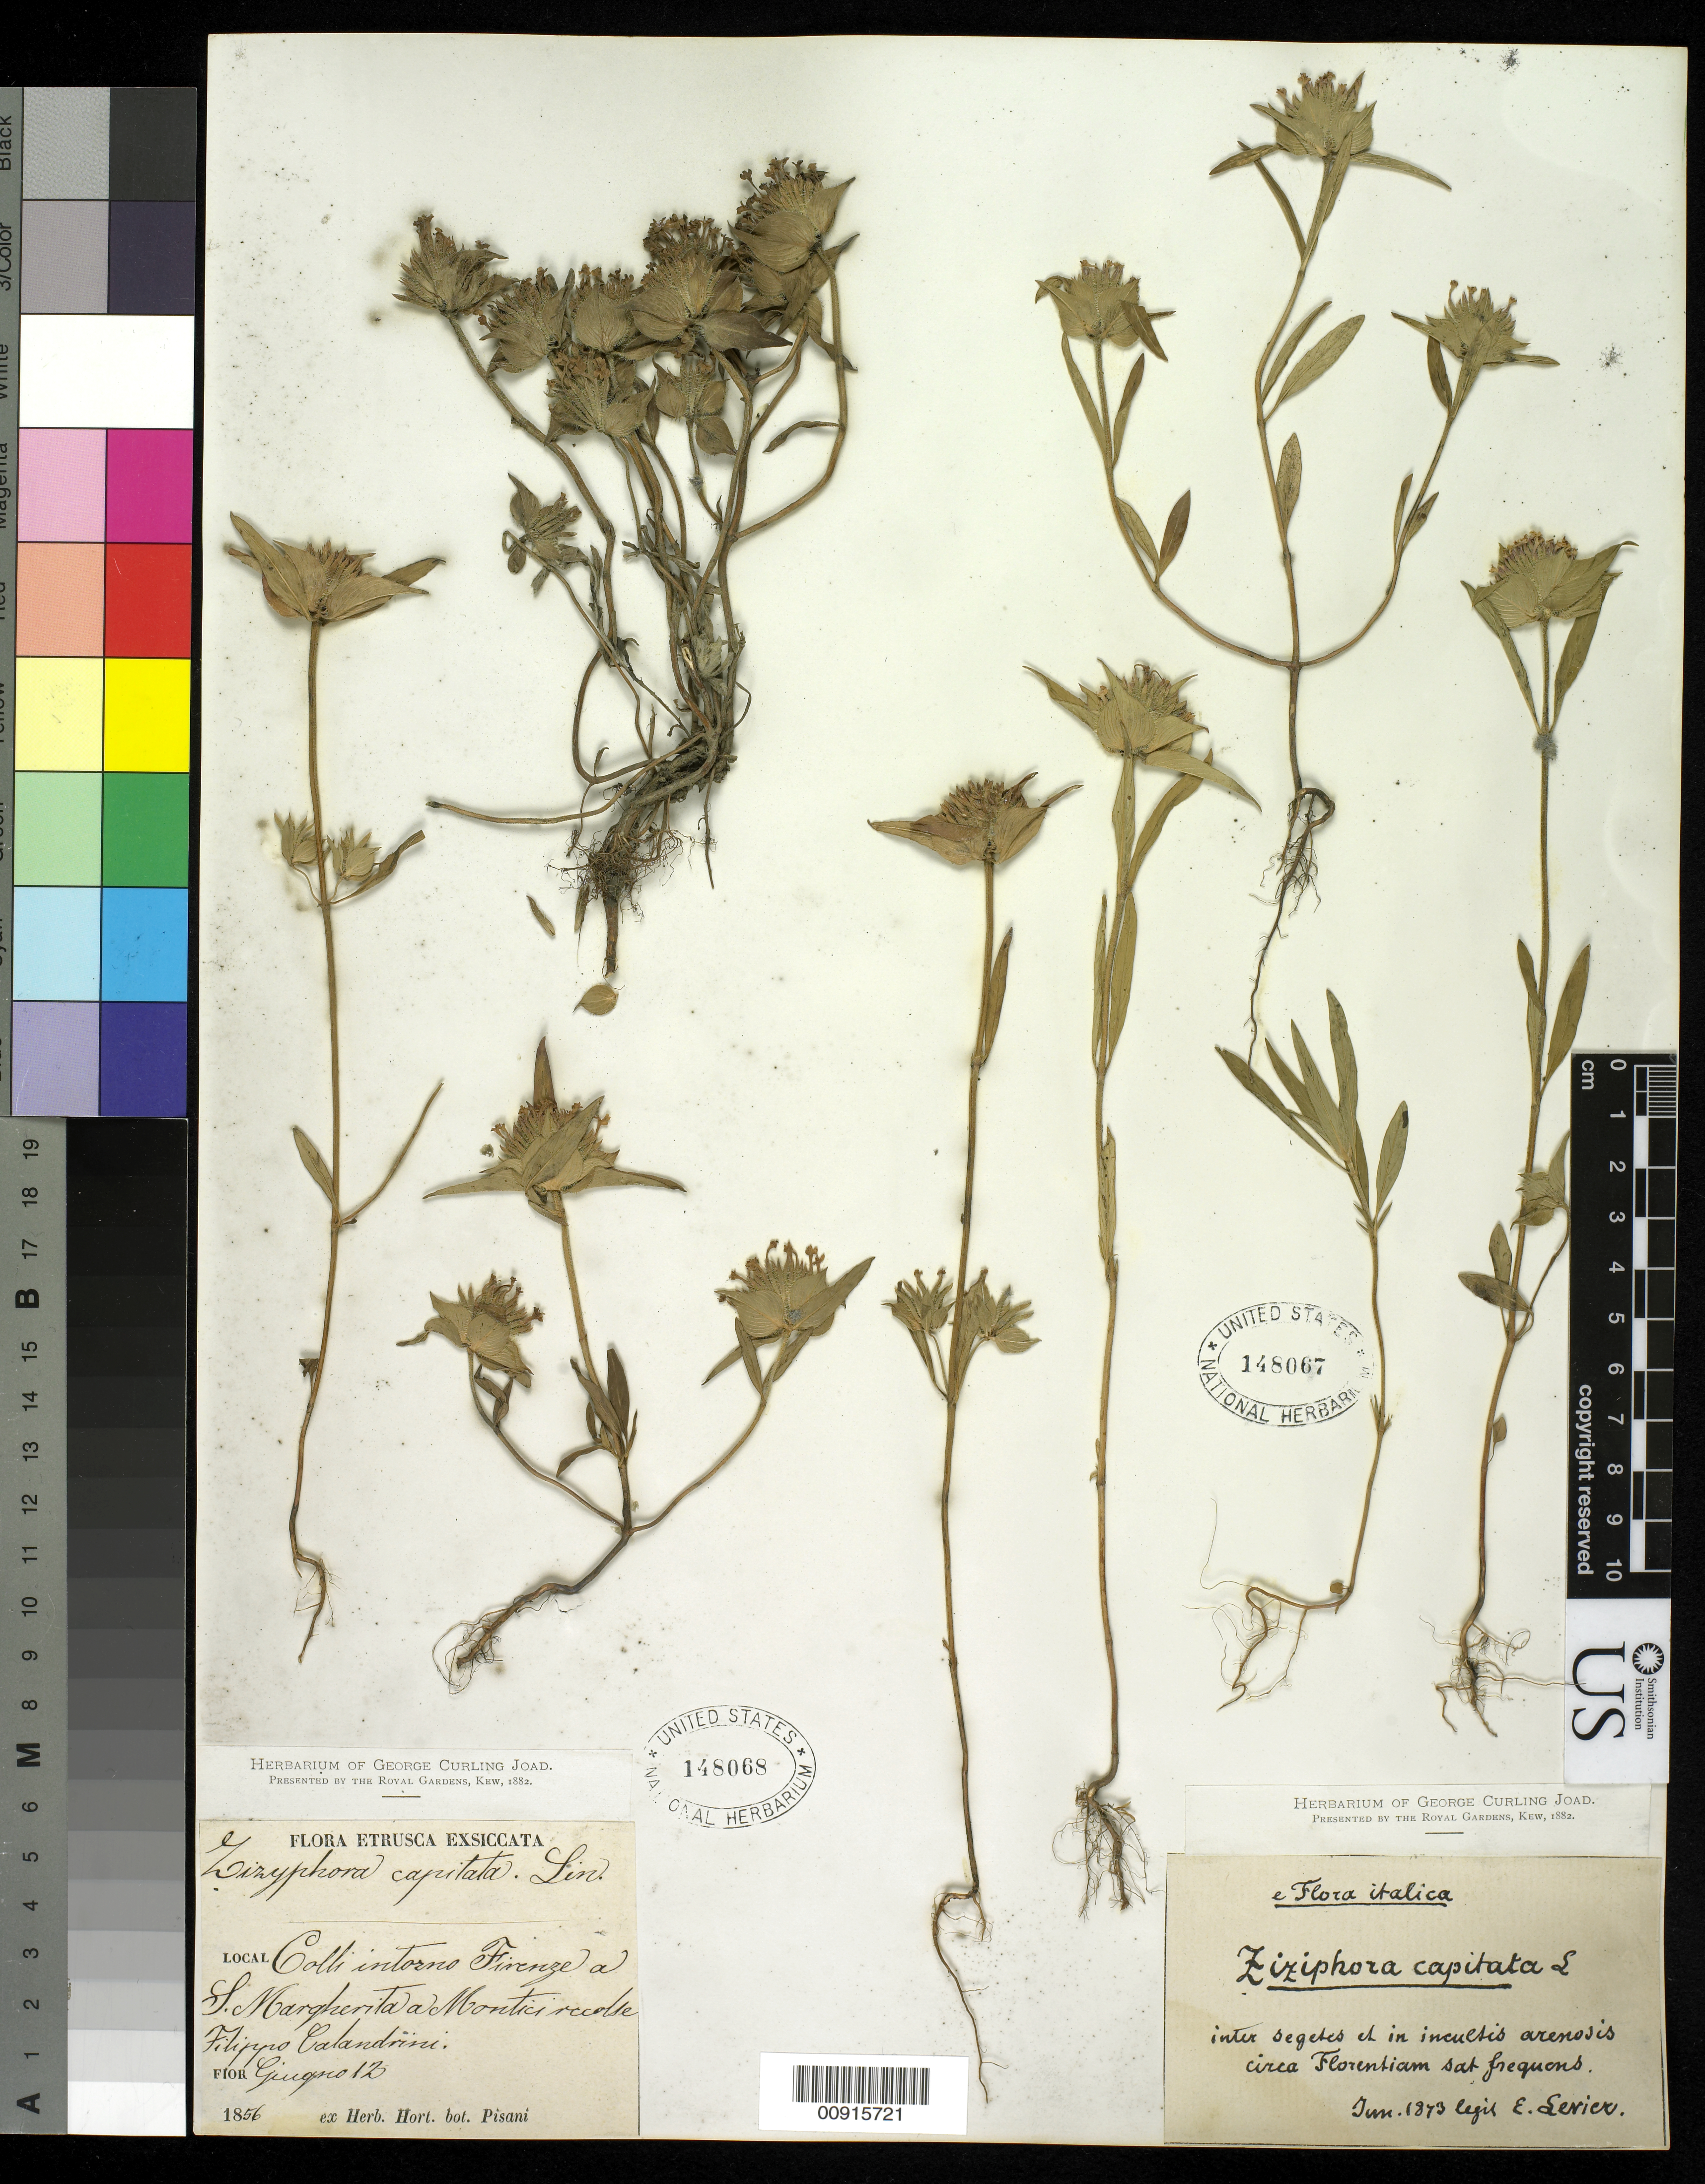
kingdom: Plantae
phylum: Tracheophyta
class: Magnoliopsida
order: Lamiales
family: Lamiaceae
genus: Ziziphora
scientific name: Ziziphora capitata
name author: L.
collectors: É. Levier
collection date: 1873-06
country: Italy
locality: nr Florence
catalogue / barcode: US 148067